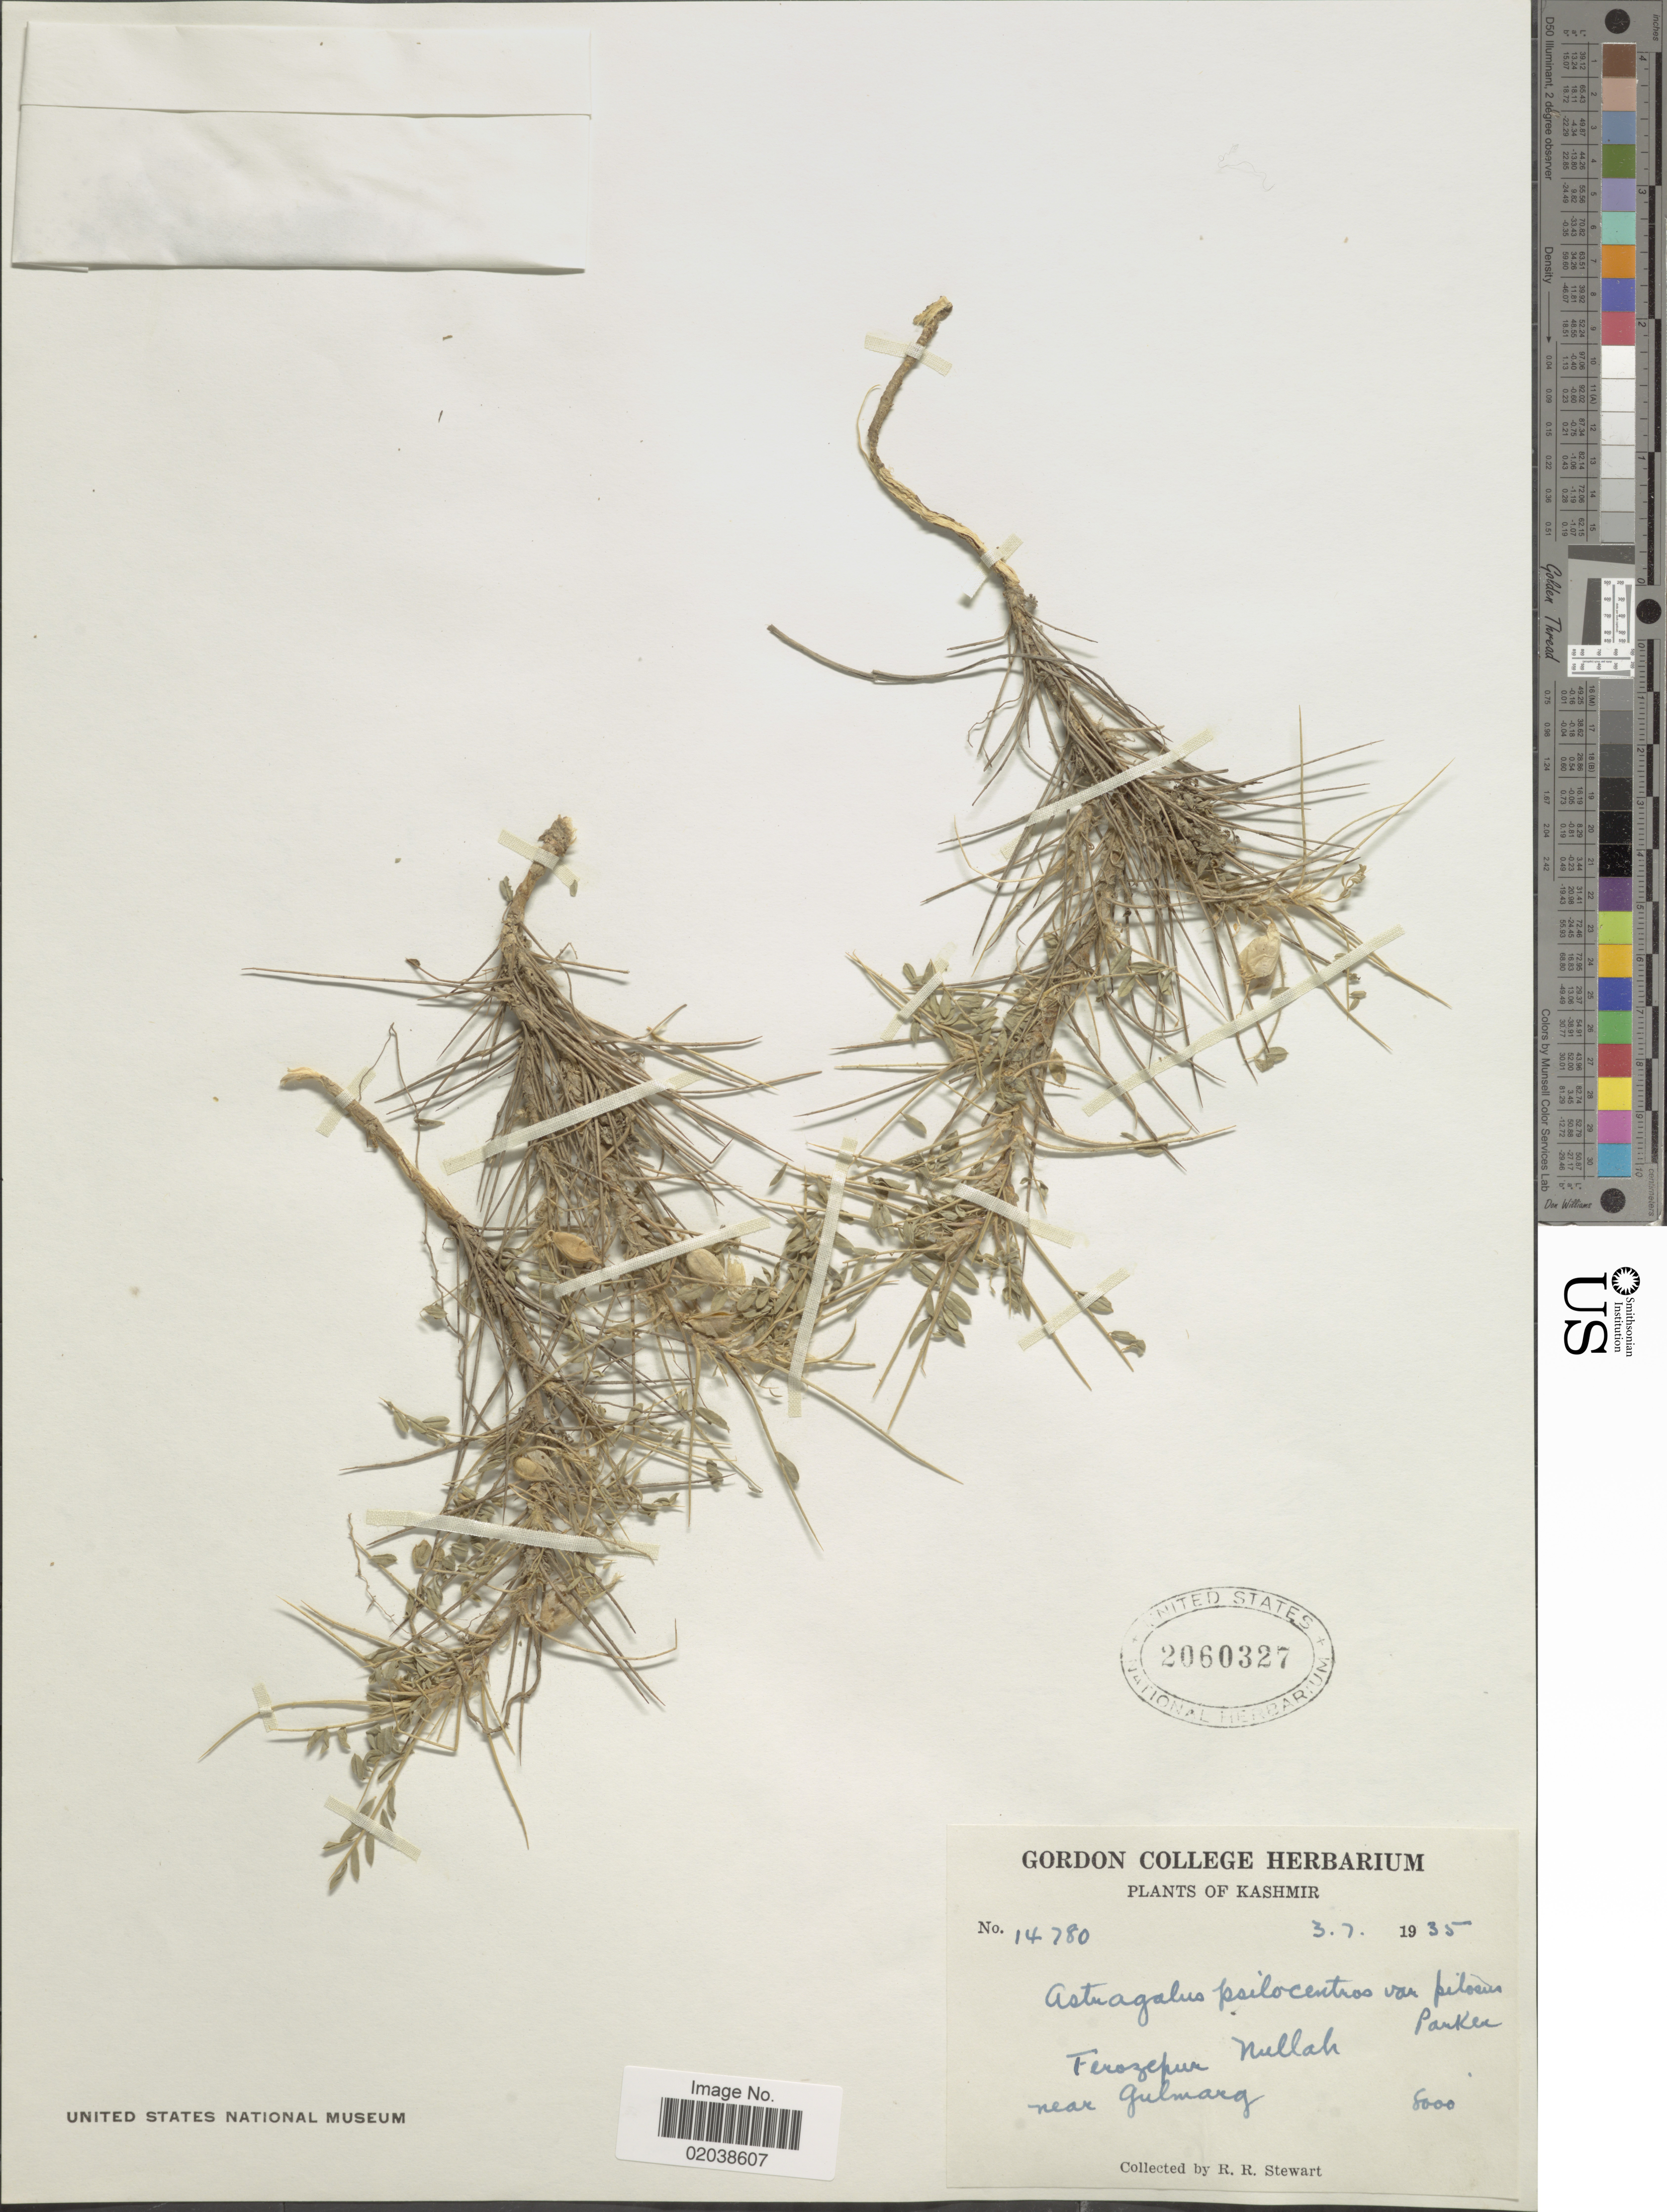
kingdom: Plantae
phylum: Tracheophyta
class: Magnoliopsida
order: Fabales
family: Fabaceae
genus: Astragalus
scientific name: Astragalus psilocentros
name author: Fisch.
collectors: R. R. Stewart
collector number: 14780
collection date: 1935-07-03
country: India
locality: Kashmir. Ferozepur Nullah. near Gulmarg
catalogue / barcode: US 2060327